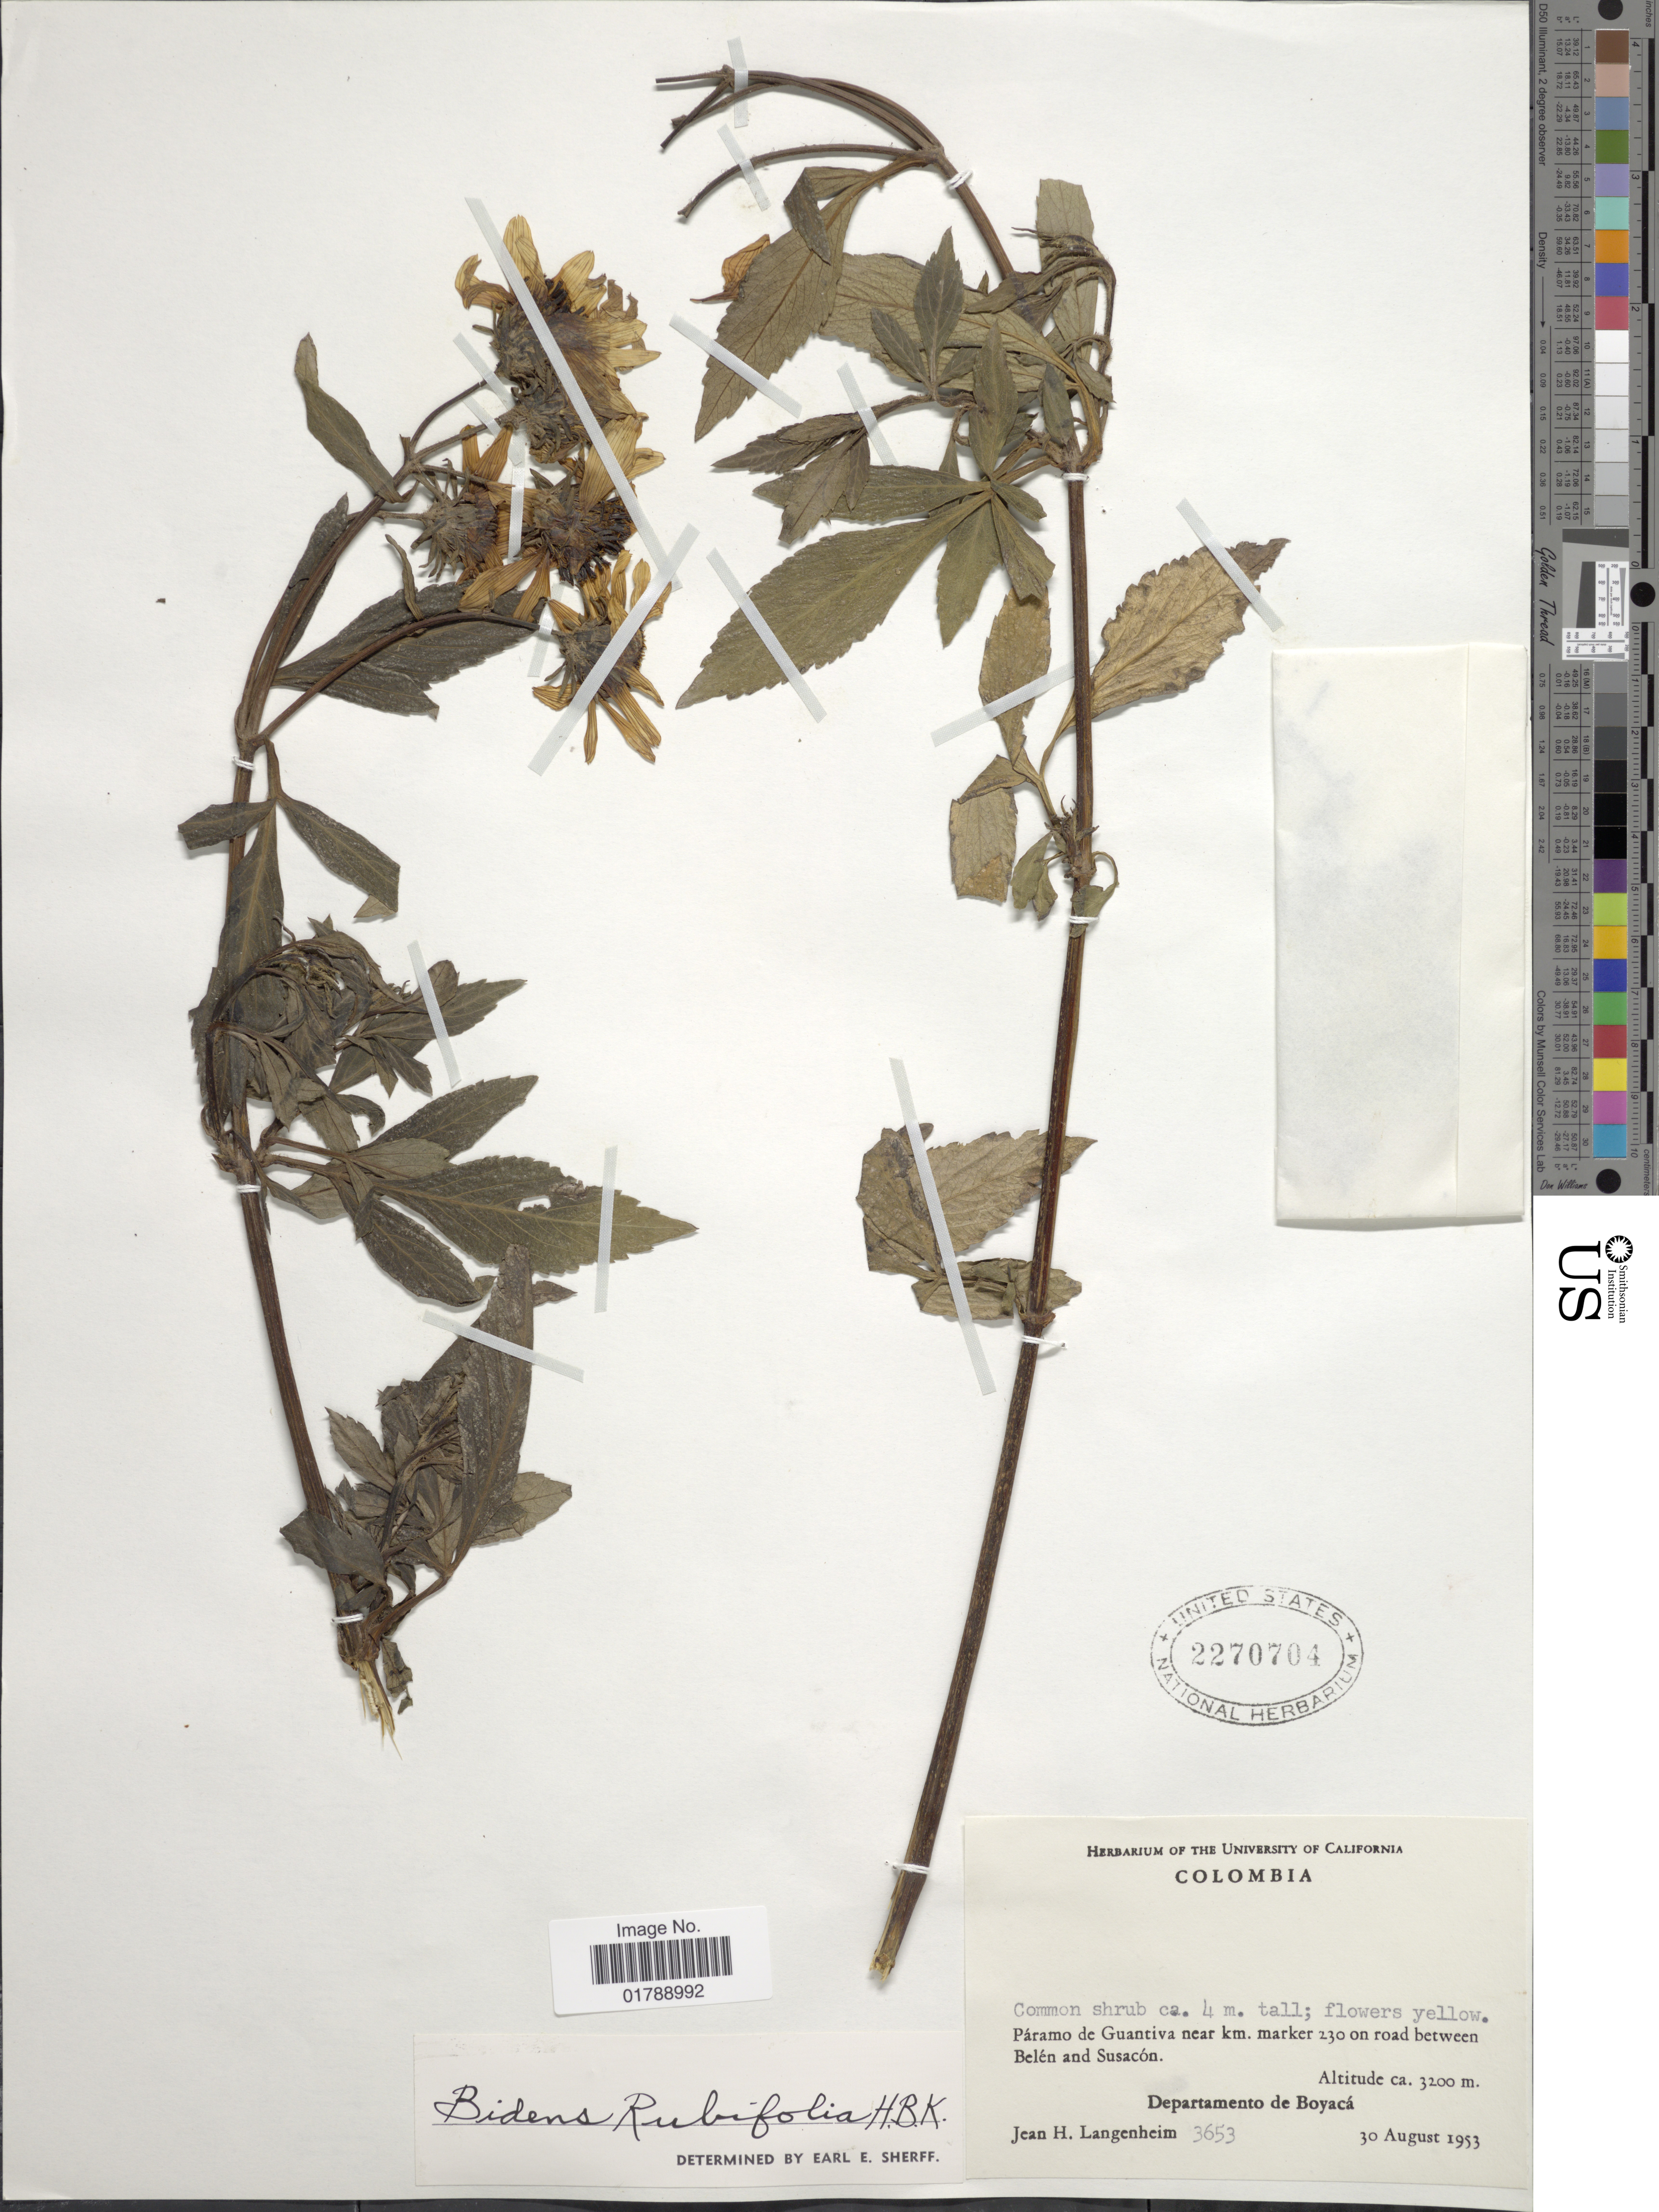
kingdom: Plantae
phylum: Tracheophyta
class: Magnoliopsida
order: Asterales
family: Asteraceae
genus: Bidens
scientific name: Bidens rubifolia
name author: Kunth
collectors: J. H. Langenheim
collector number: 3653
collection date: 1953-08-30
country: Colombia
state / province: Boyacá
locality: Páramo de Guantiva near km. marker 230 on road between Belén and Susacón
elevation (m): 3200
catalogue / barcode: US 2270704